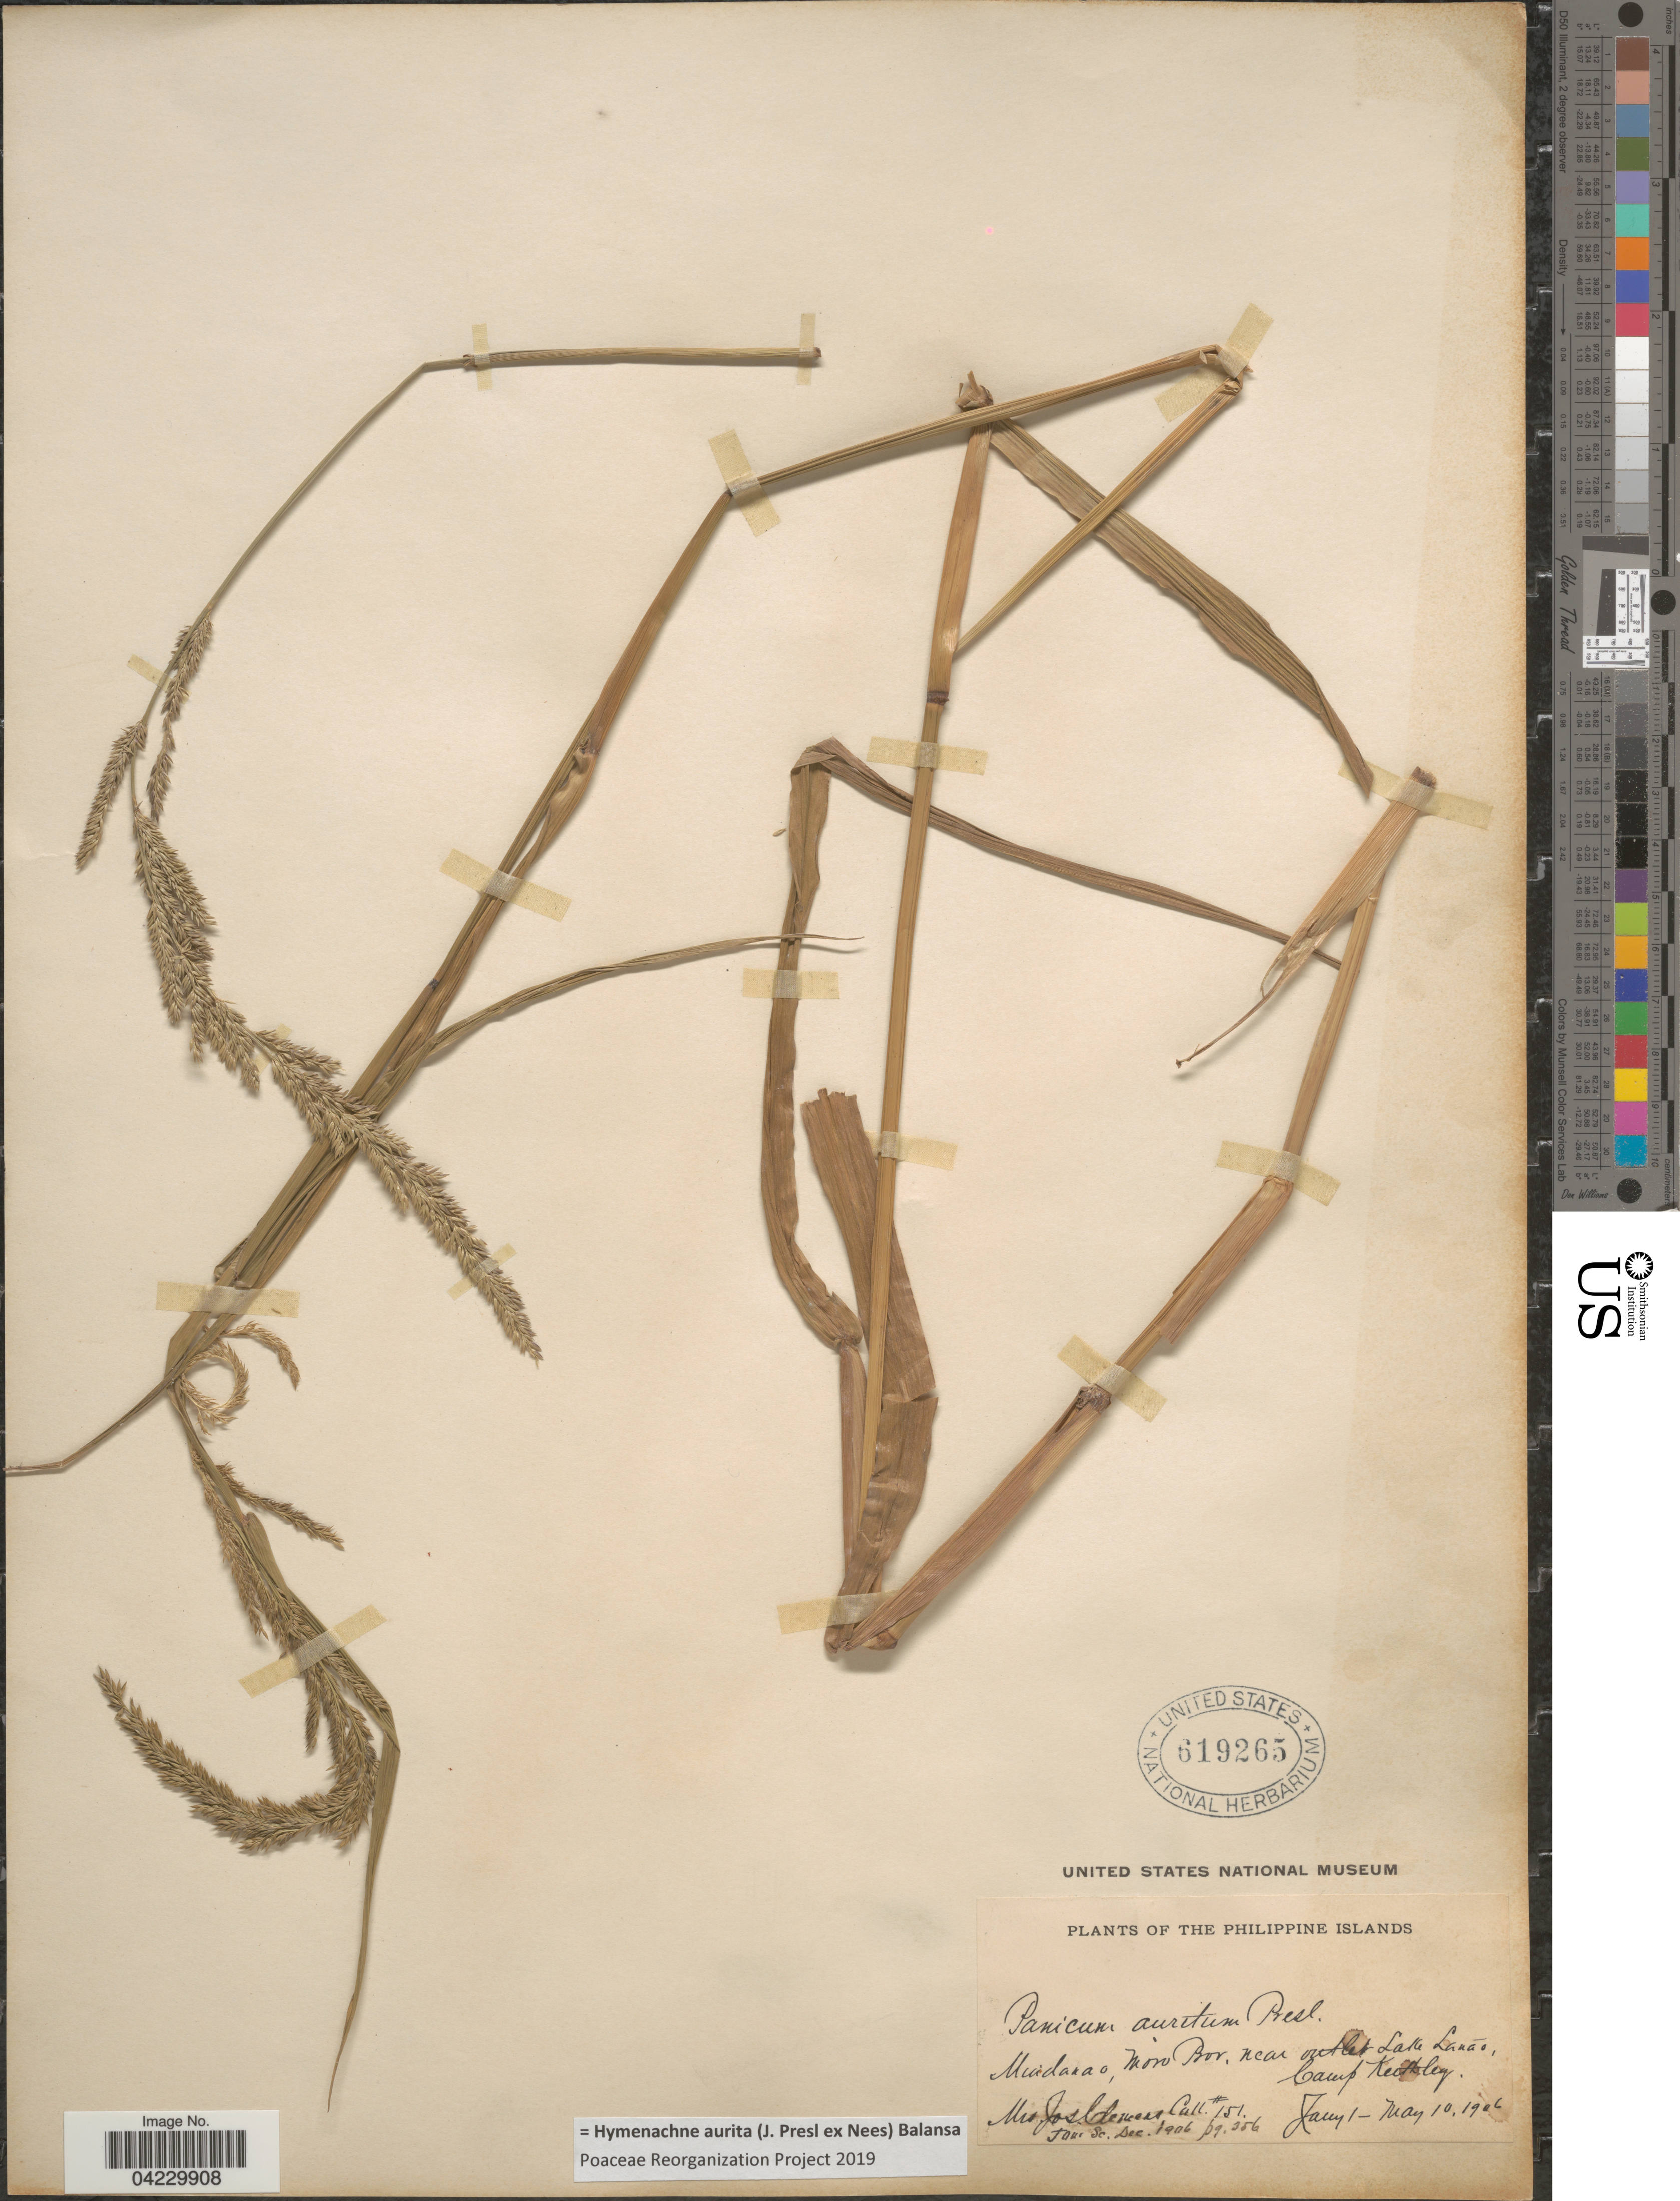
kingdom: Plantae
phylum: Tracheophyta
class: Liliopsida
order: Poales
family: Poaceae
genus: Hymenachne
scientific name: Hymenachne aurita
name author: (J. Presl ex Nees) Balansa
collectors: J. Clemens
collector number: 151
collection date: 1906-01-01/1906-05-10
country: Philippines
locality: Mindanao, Moro Prov, near outlet Lake Lanao, Camp Keithley.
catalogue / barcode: US 619265